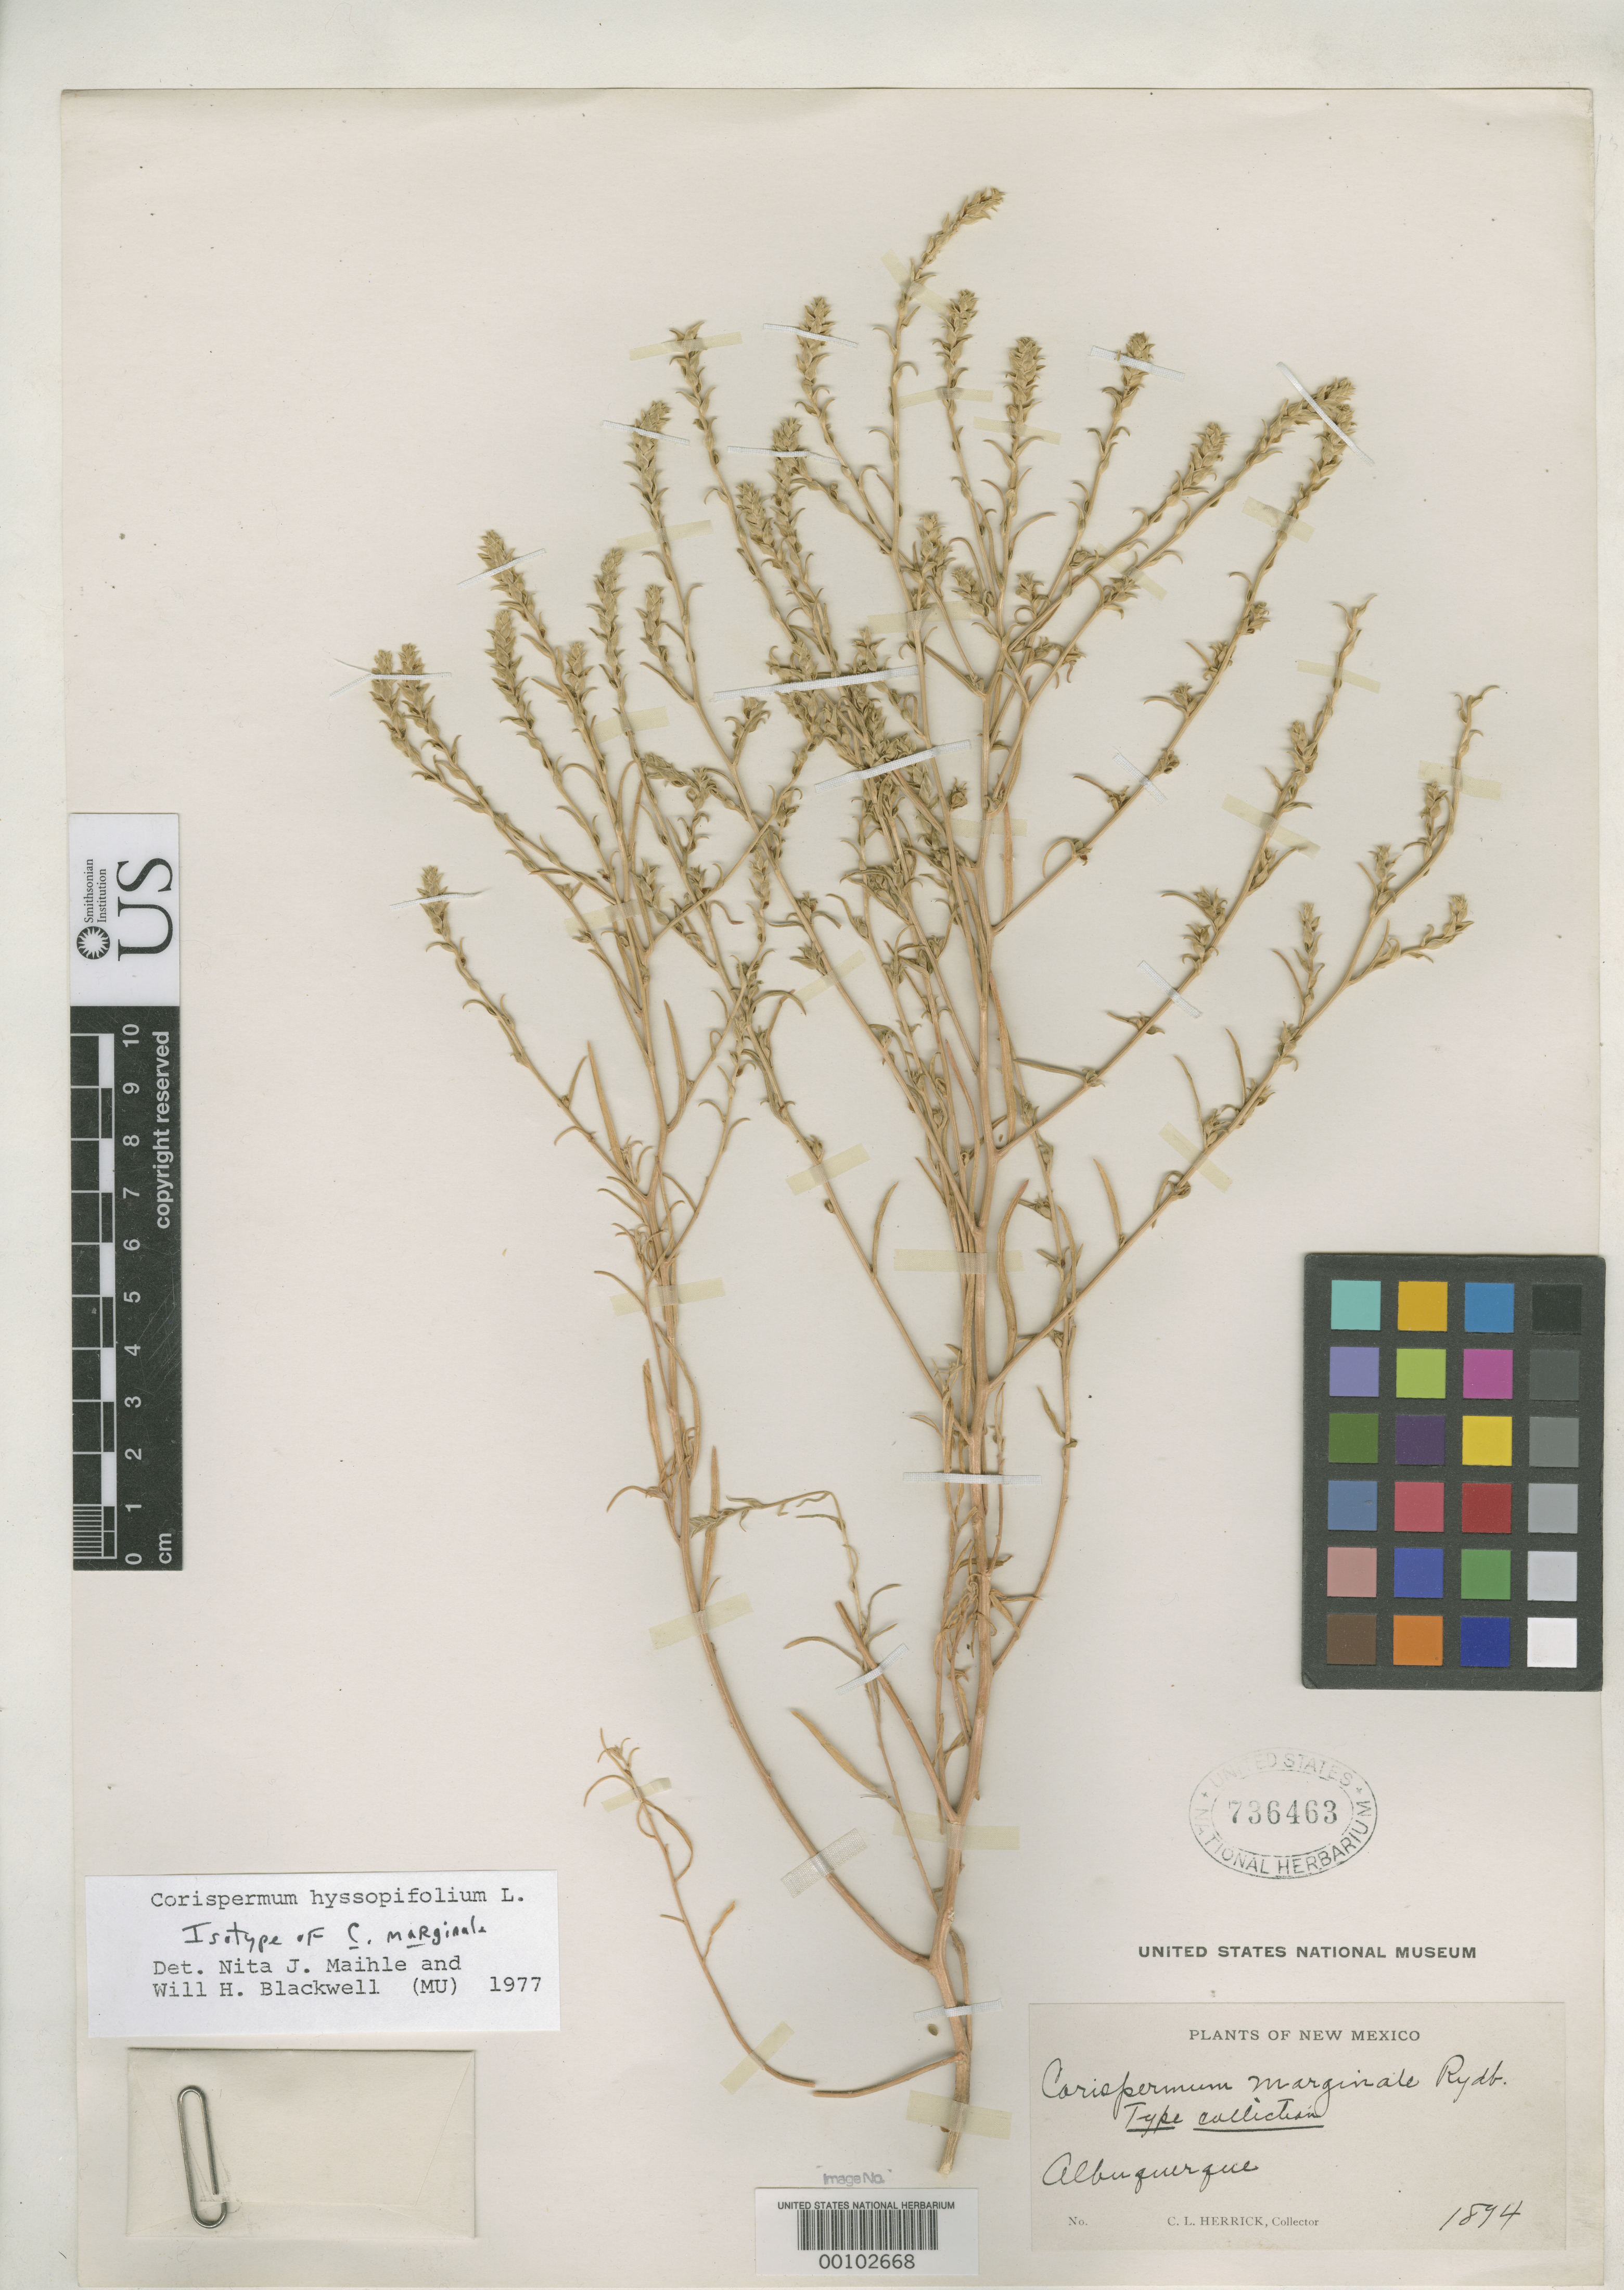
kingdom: Plantae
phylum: Tracheophyta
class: Magnoliopsida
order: Caryophyllales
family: Amaranthaceae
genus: Corispermum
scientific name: Corispermum marginale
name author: Rydb.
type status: Isotype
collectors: C. Herrick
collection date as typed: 1894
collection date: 1894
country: United States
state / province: New Mexico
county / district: Bernalillo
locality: Albuquerque.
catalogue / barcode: US 736463